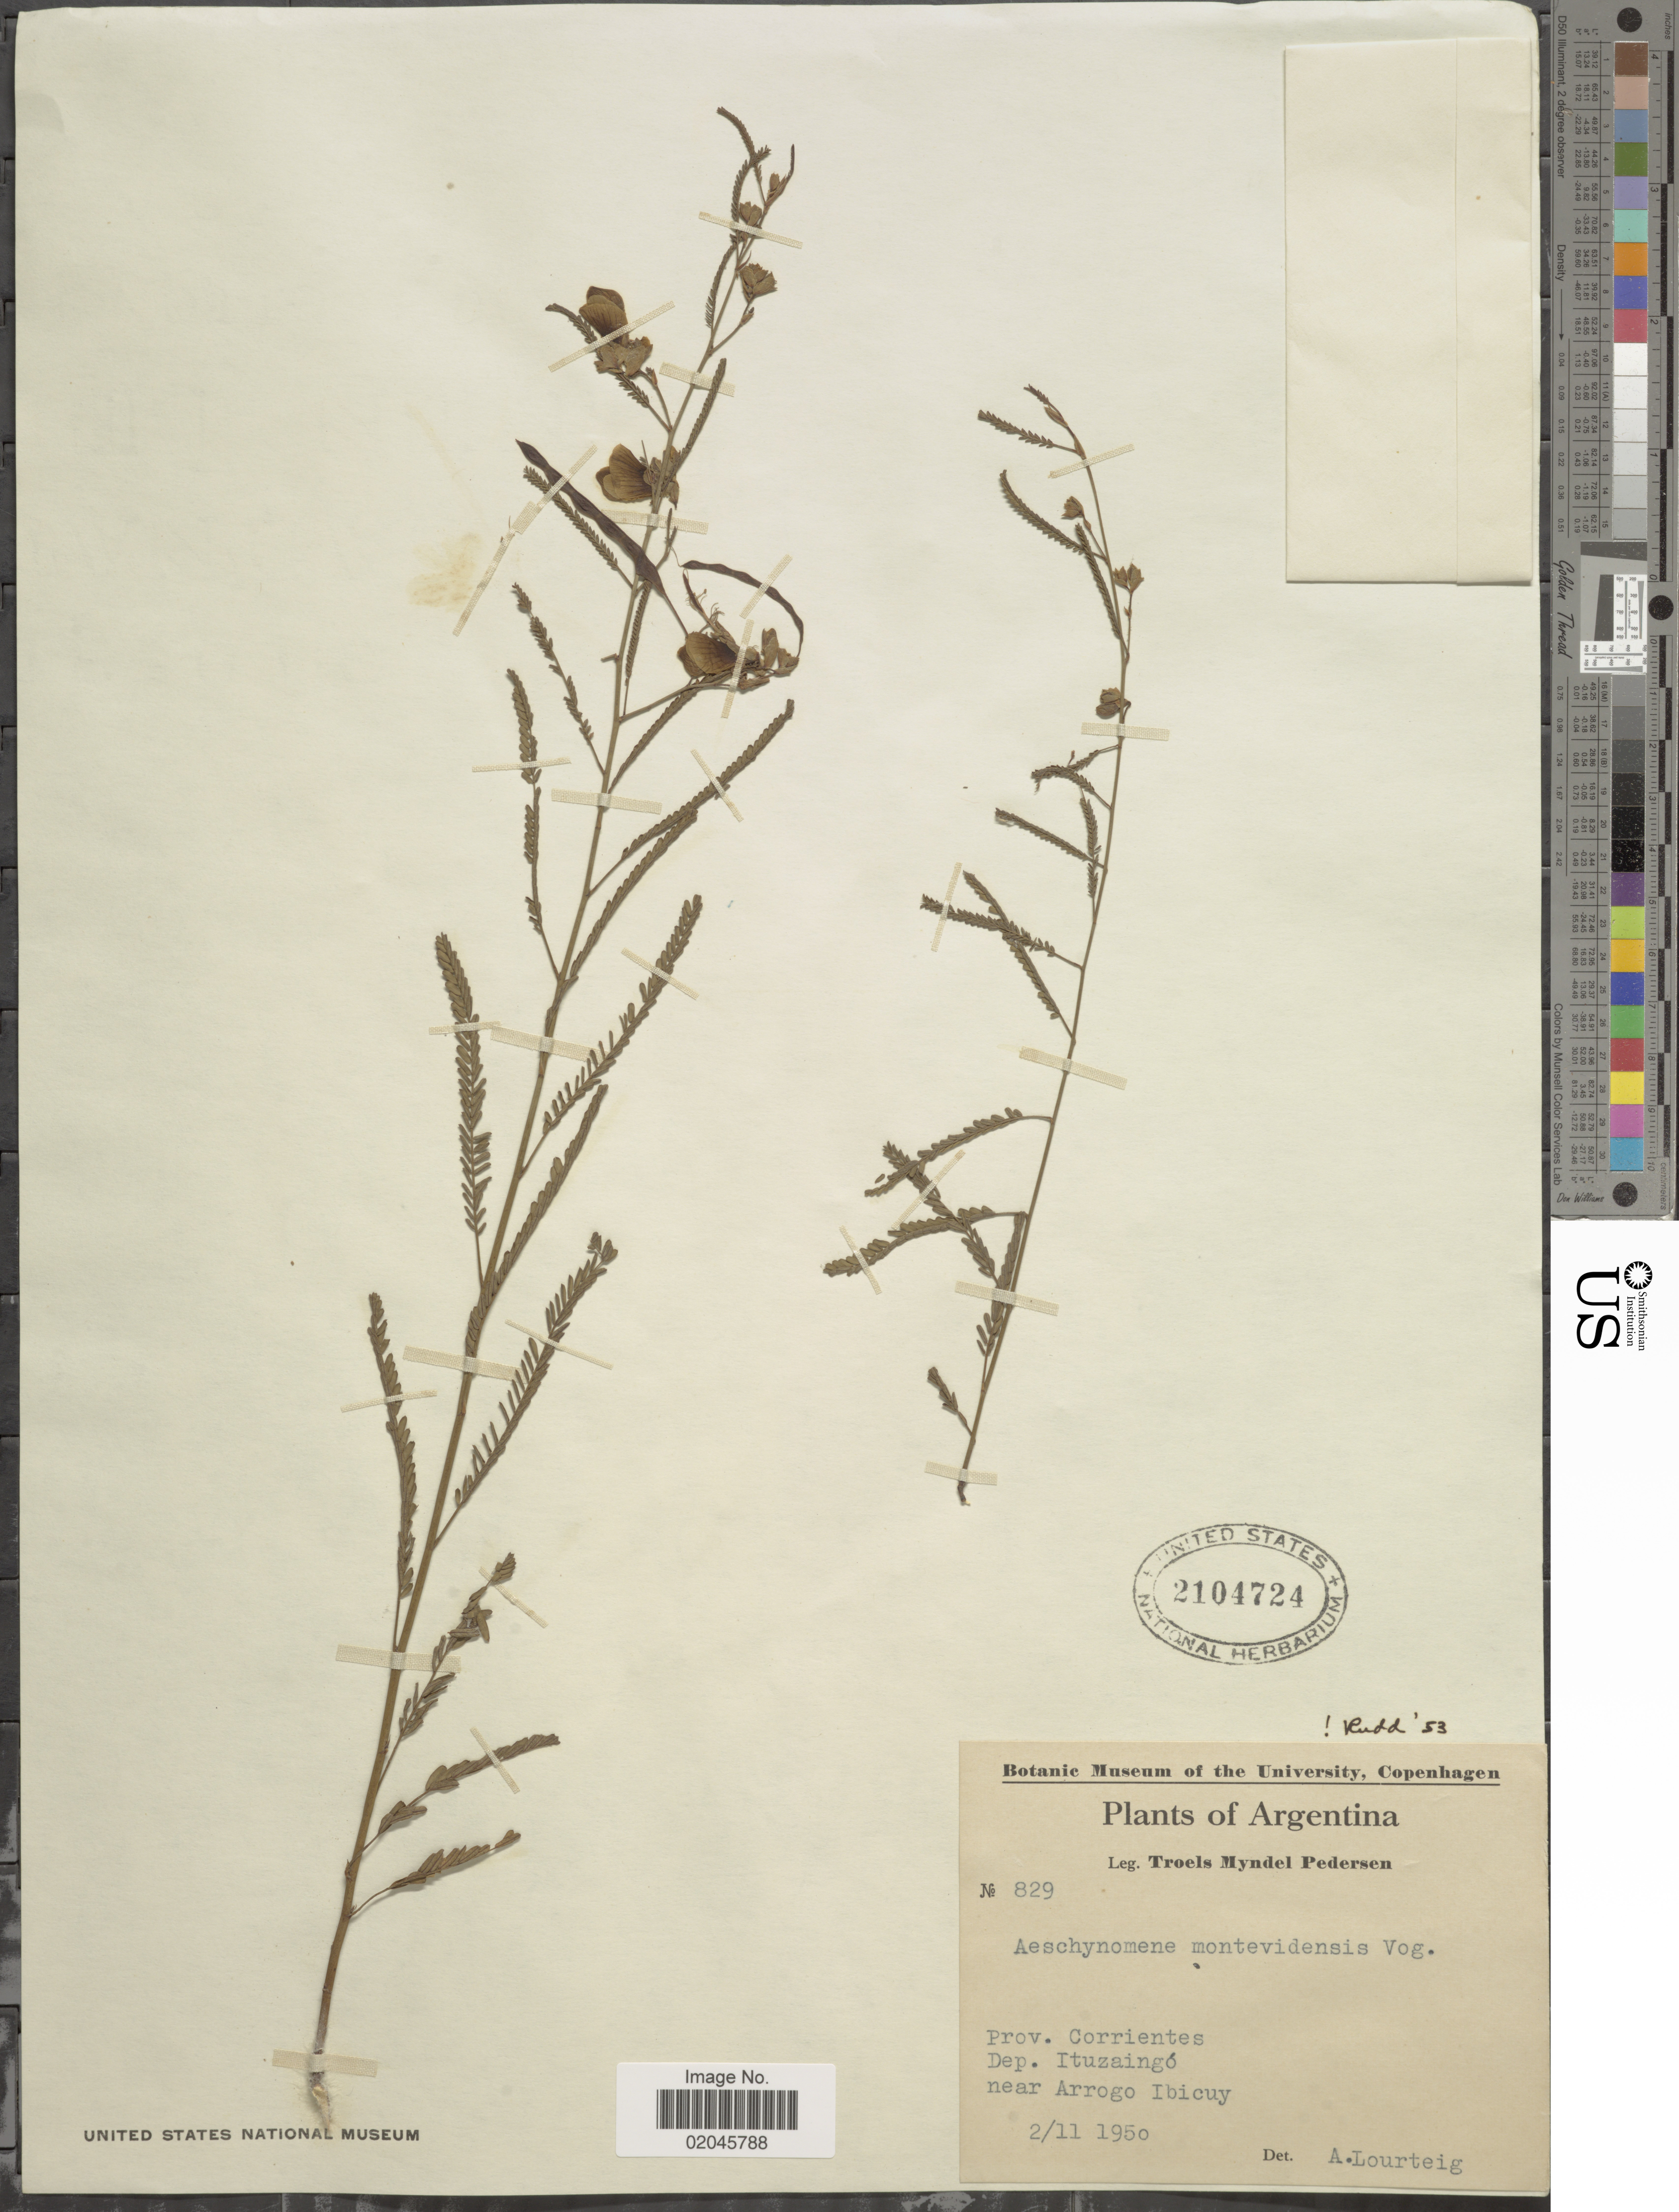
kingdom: Plantae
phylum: Tracheophyta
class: Magnoliopsida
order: Fabales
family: Fabaceae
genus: Aeschynomene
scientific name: Aeschynomene montevidensis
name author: Vogel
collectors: T. Pederson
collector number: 829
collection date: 1950-11-02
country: Argentina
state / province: Corrientes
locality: Dep. Ituzaingo, near Arrogo Ibicuy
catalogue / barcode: US 2104724